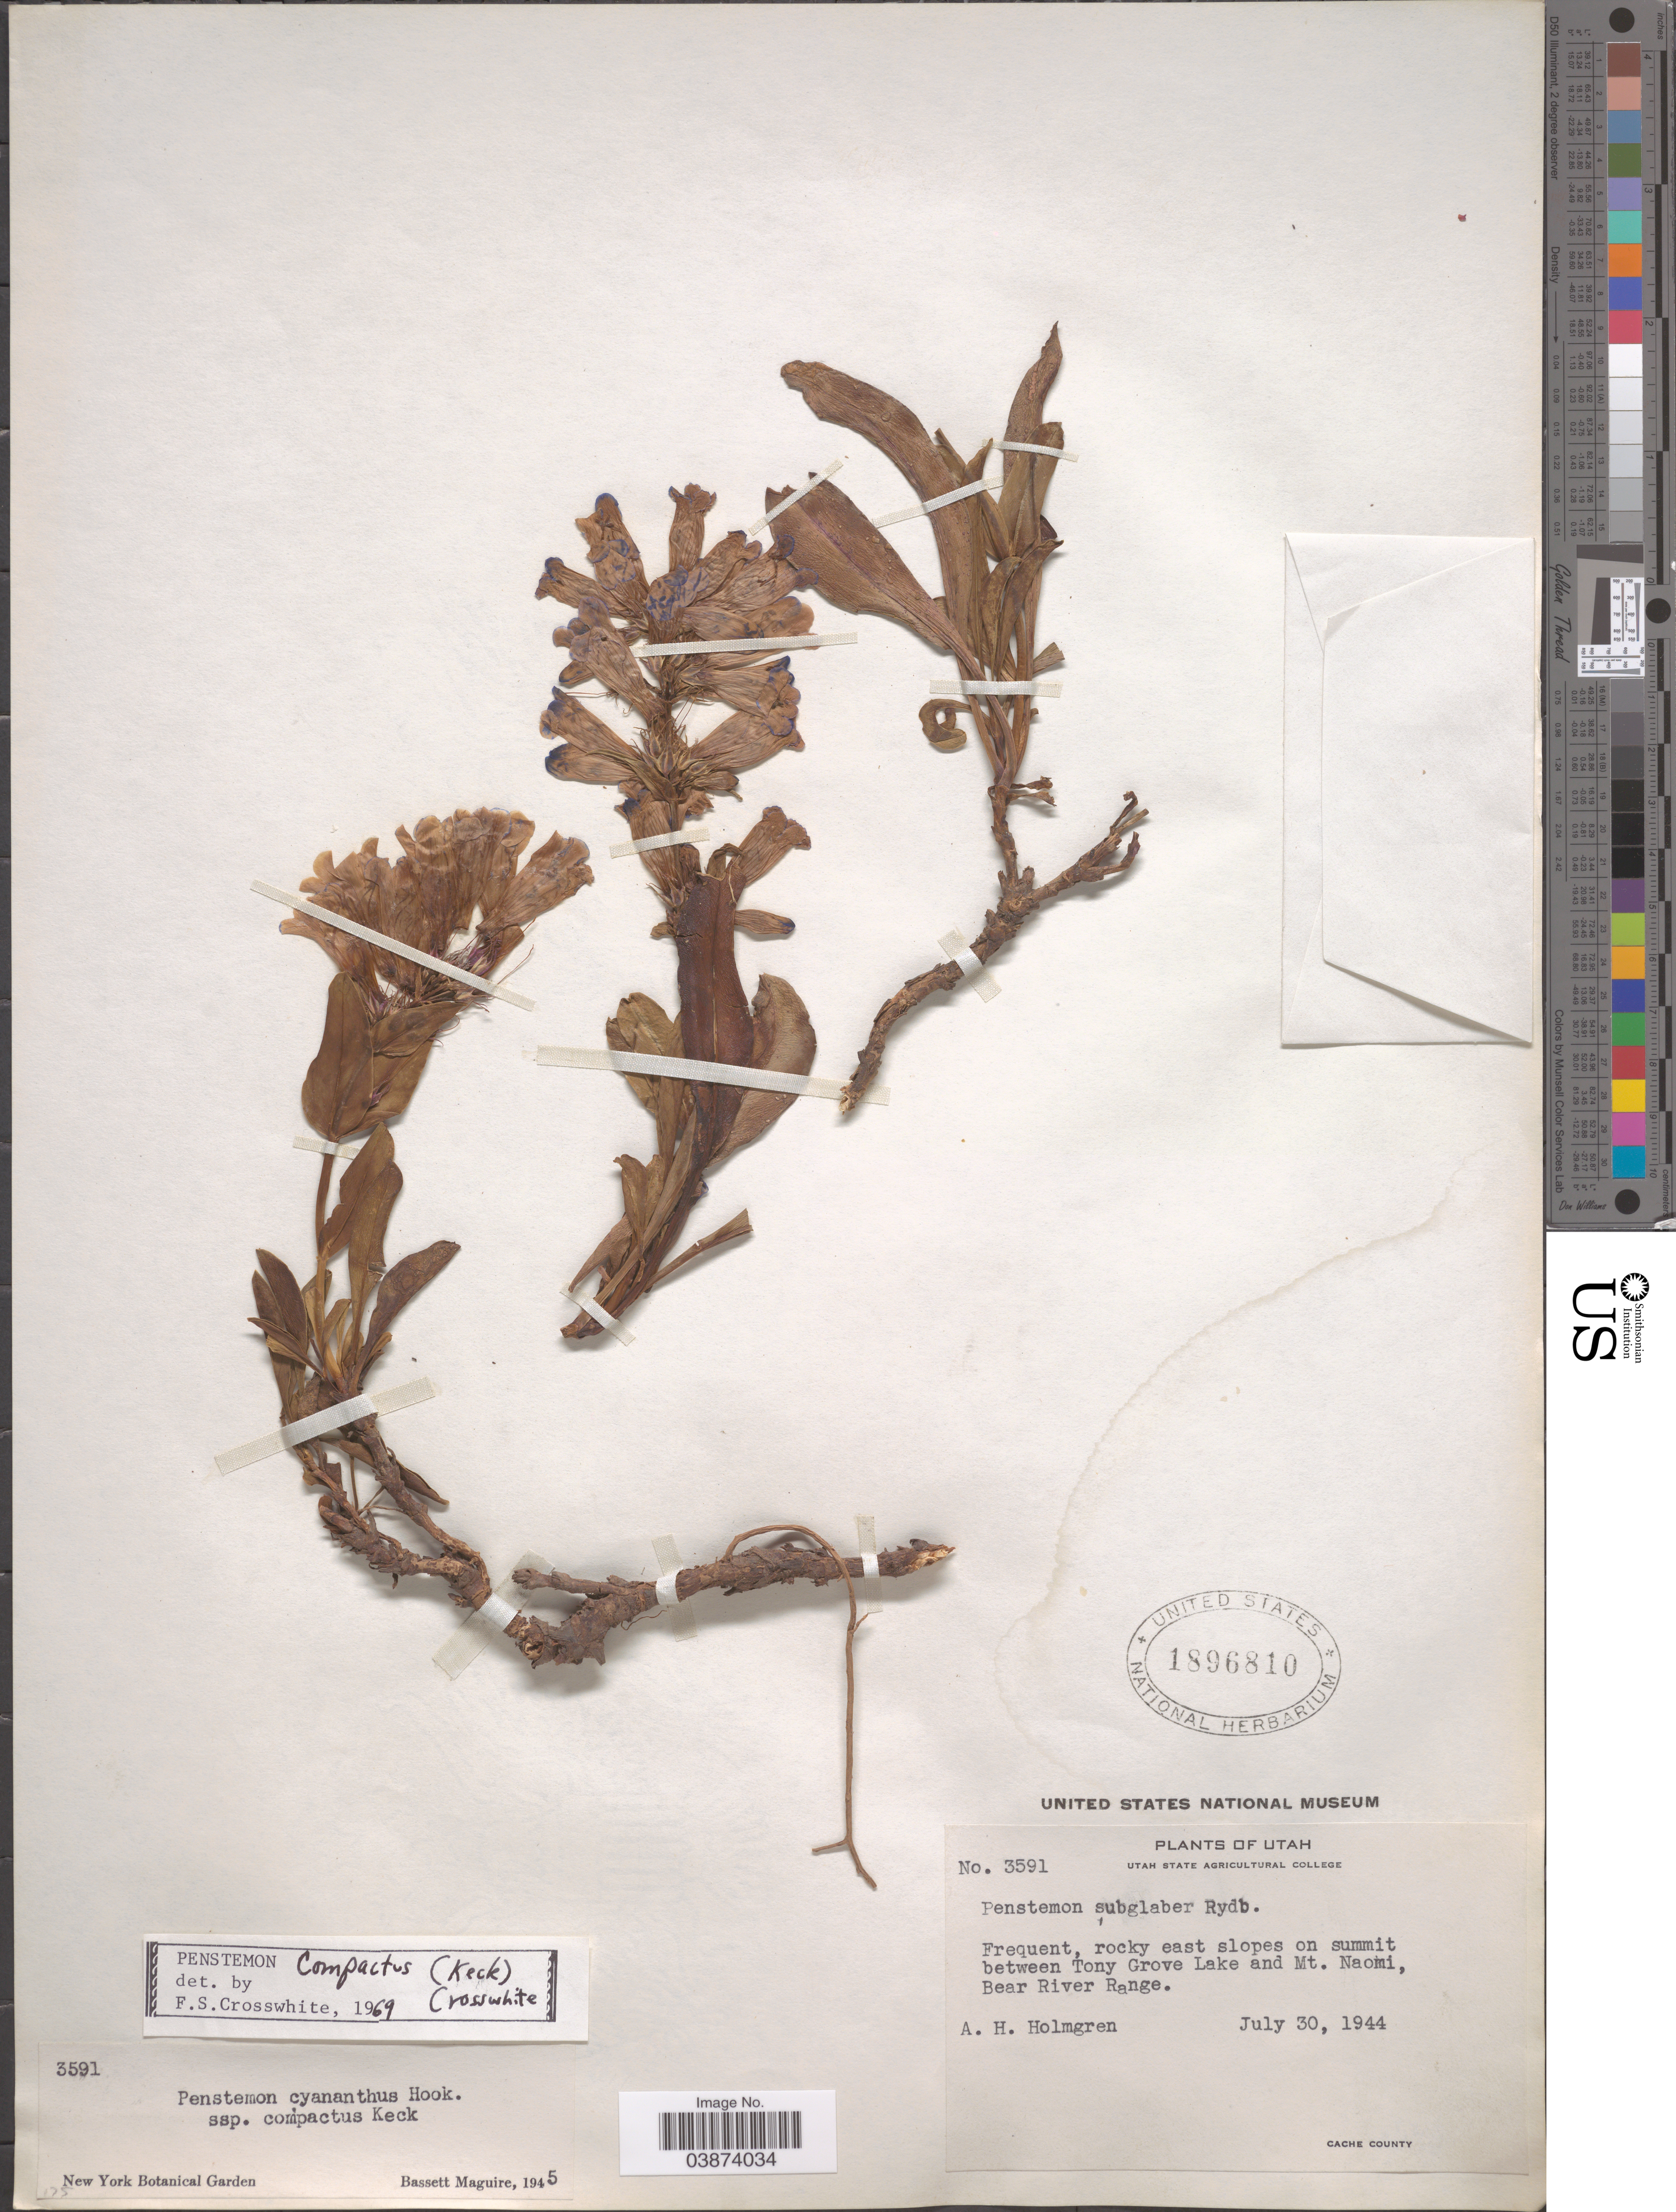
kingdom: Plantae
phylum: Tracheophyta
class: Magnoliopsida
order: Lamiales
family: Plantaginaceae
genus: Penstemon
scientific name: Penstemon compactus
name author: (D.D. Keck) Crosswh.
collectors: A. H. Holmgren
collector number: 3591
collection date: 1944-07-30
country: United States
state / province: Utah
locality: Frequent, rocky east slopes on summit between Tony Grove Lake and Mt. Naomi, Bear River Range.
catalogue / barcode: US 1896810